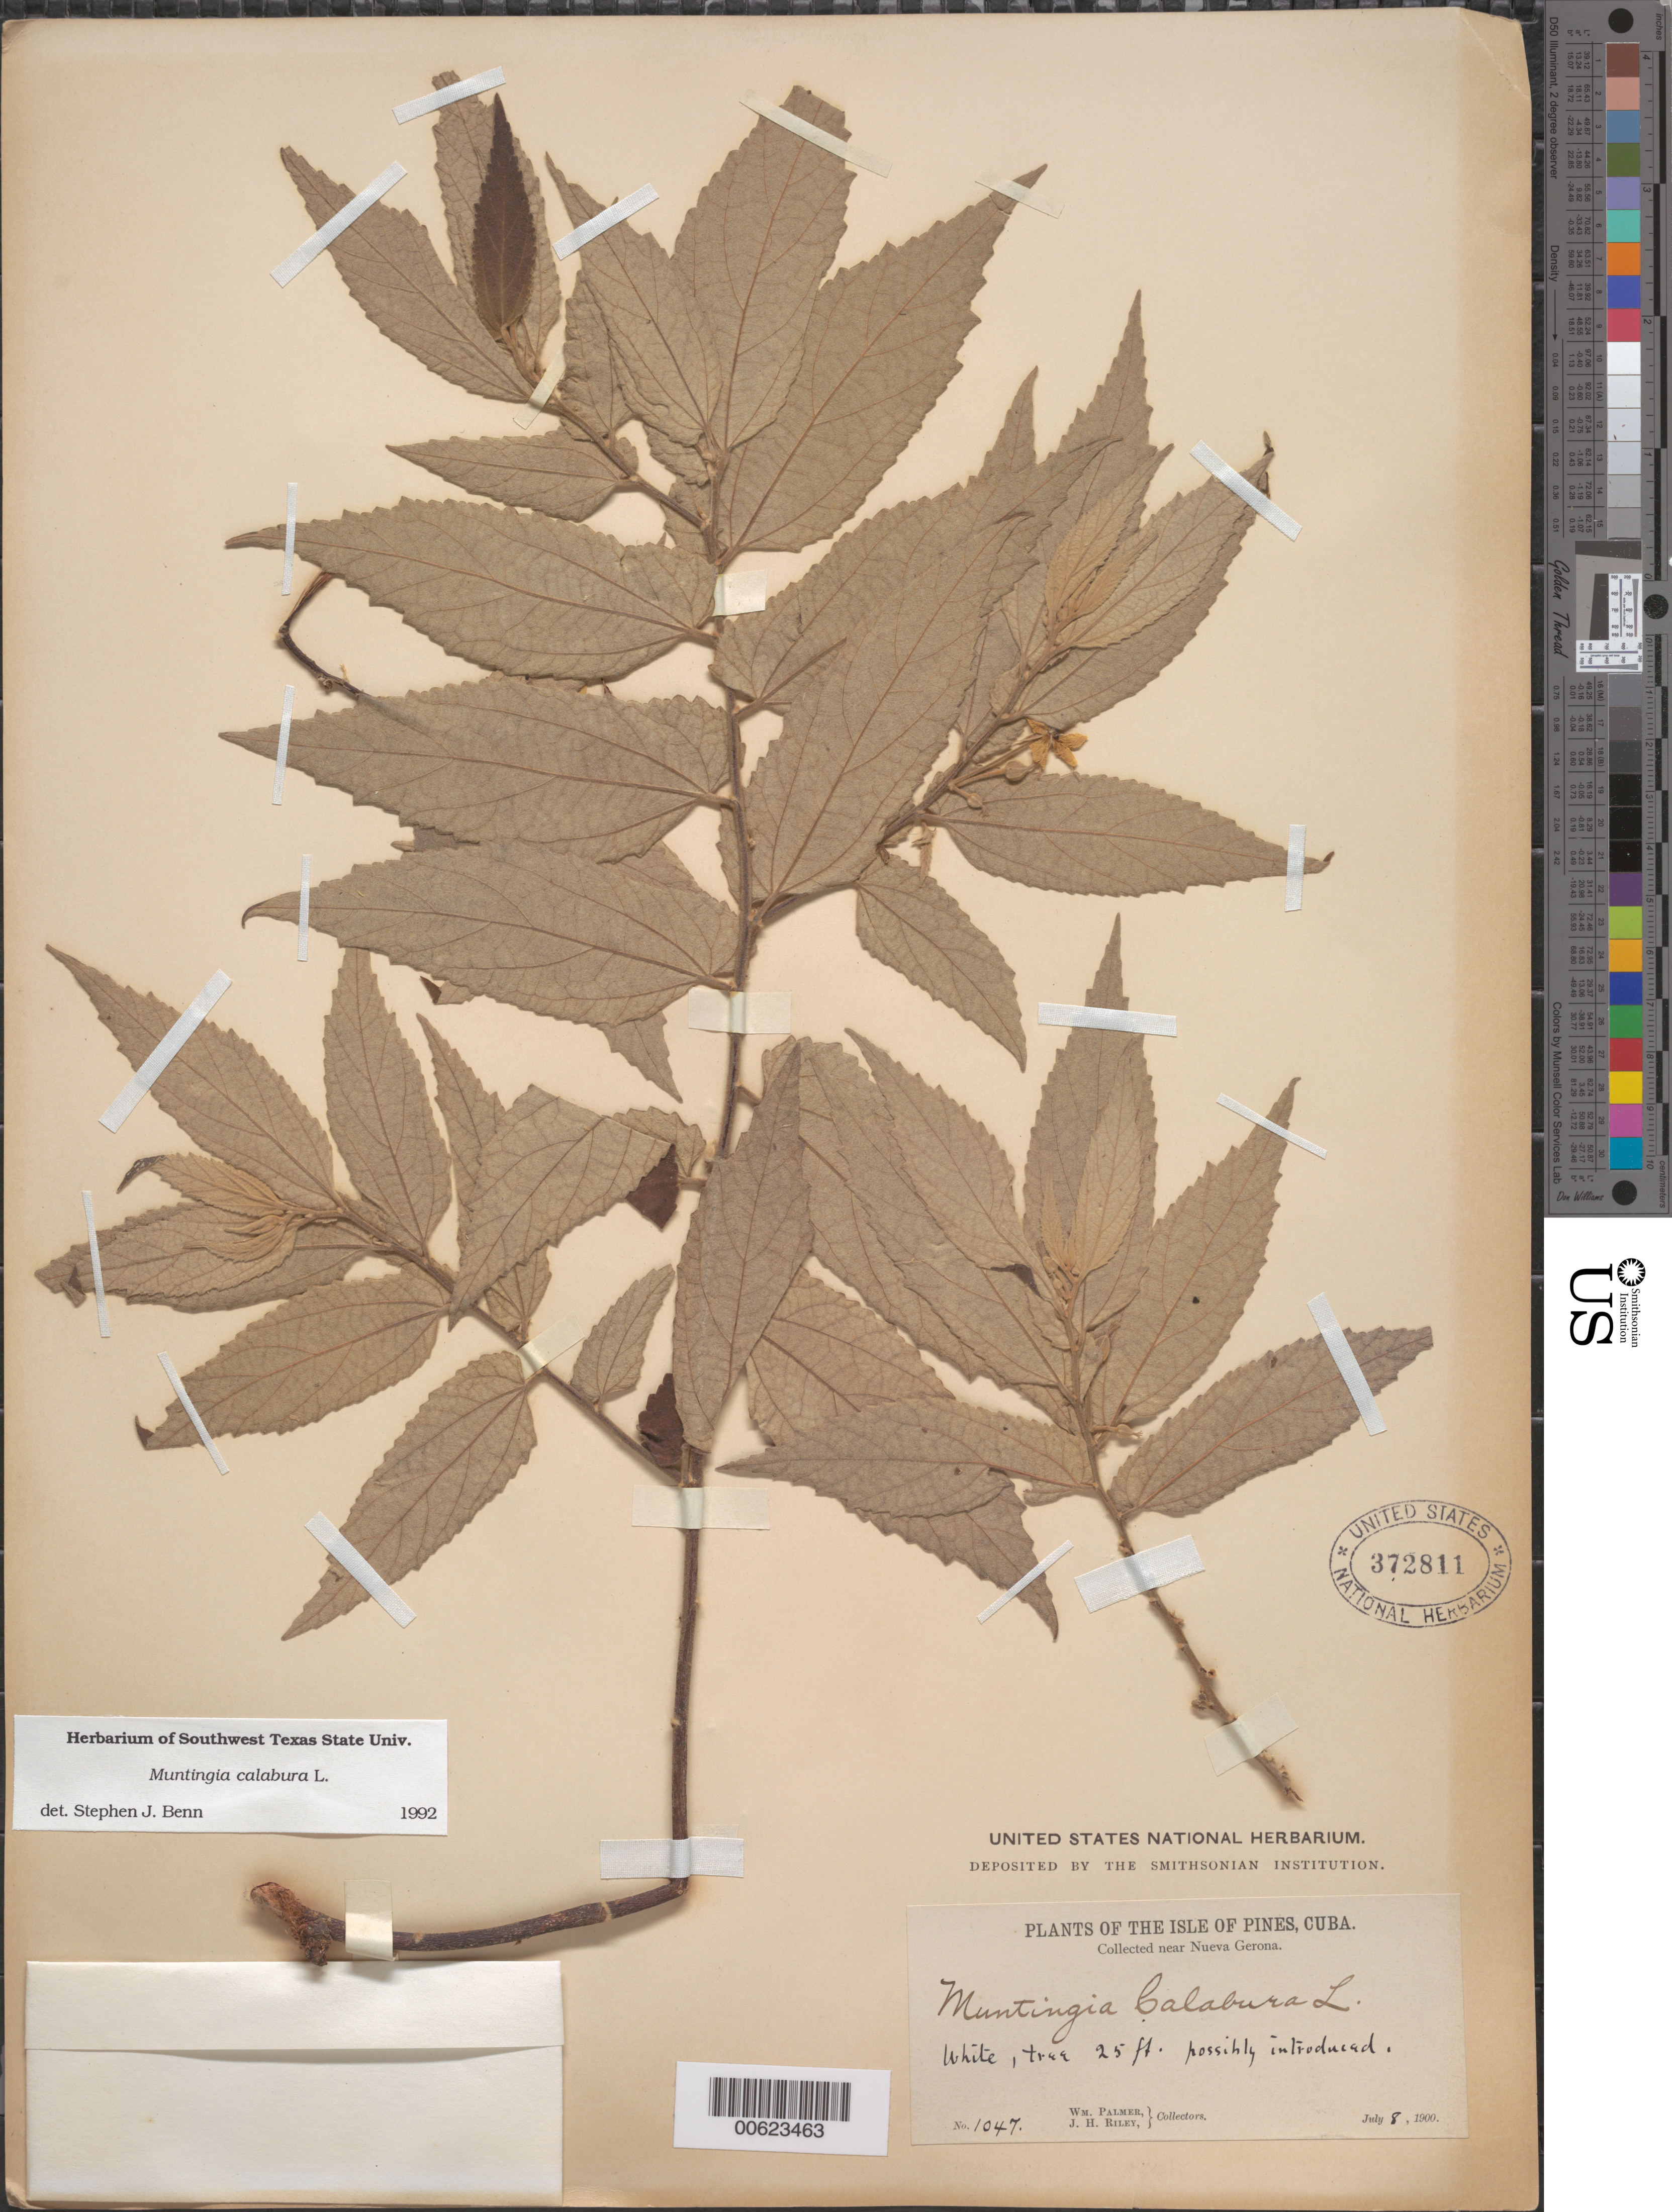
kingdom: Plantae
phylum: Tracheophyta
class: Magnoliopsida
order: Malvales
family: Muntingiaceae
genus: Muntingia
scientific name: Muntingia calabura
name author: L.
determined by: Benn, S. J.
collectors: W. Palmer & J. H. Riley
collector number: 1047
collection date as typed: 08 Jul 1900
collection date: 1900-07-08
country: Cuba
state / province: Isla de La Juventud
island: Isla de La Juventud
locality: Near Nueva Gerona. (Province originally recorded as Isla de Pinos.)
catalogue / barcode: US 372811